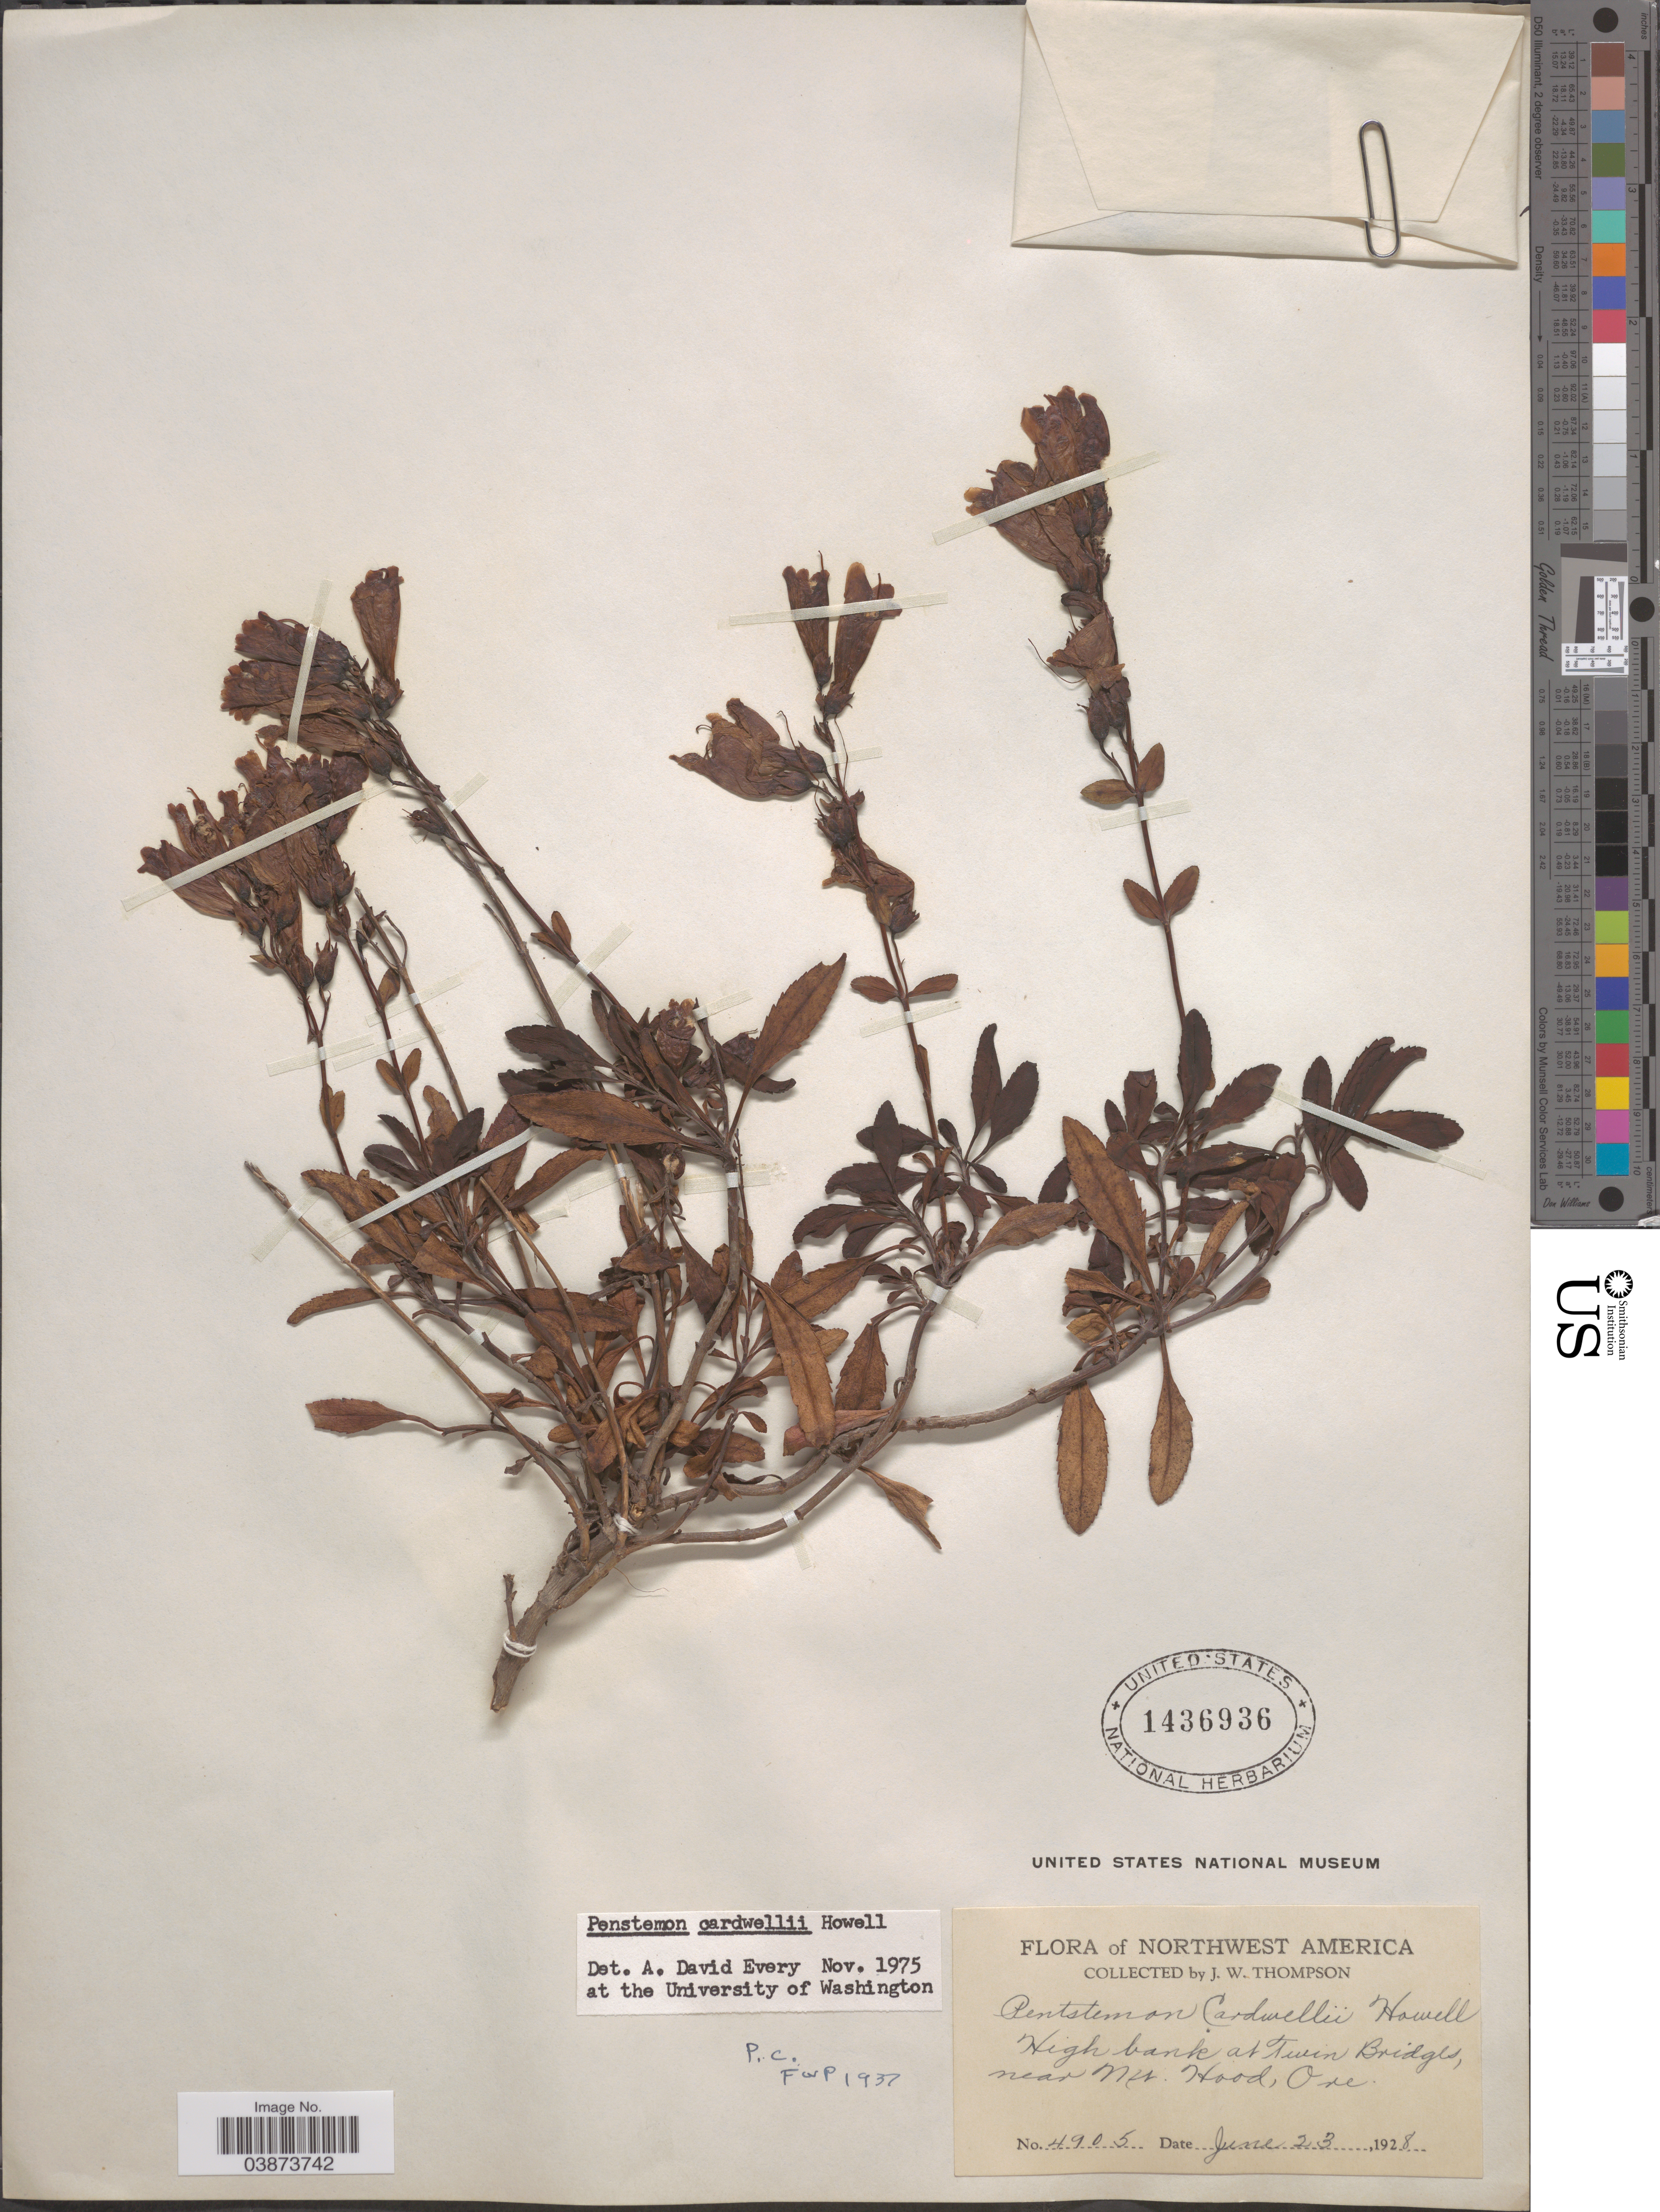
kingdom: Plantae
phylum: Tracheophyta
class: Magnoliopsida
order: Lamiales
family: Plantaginaceae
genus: Penstemon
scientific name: Penstemon cardwellii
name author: Howell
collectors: J. Thompson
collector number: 4905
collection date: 1928-06-23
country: United States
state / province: Oregon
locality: High bank at Twin Bridges, near Mts. Hood.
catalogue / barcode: US 1436936